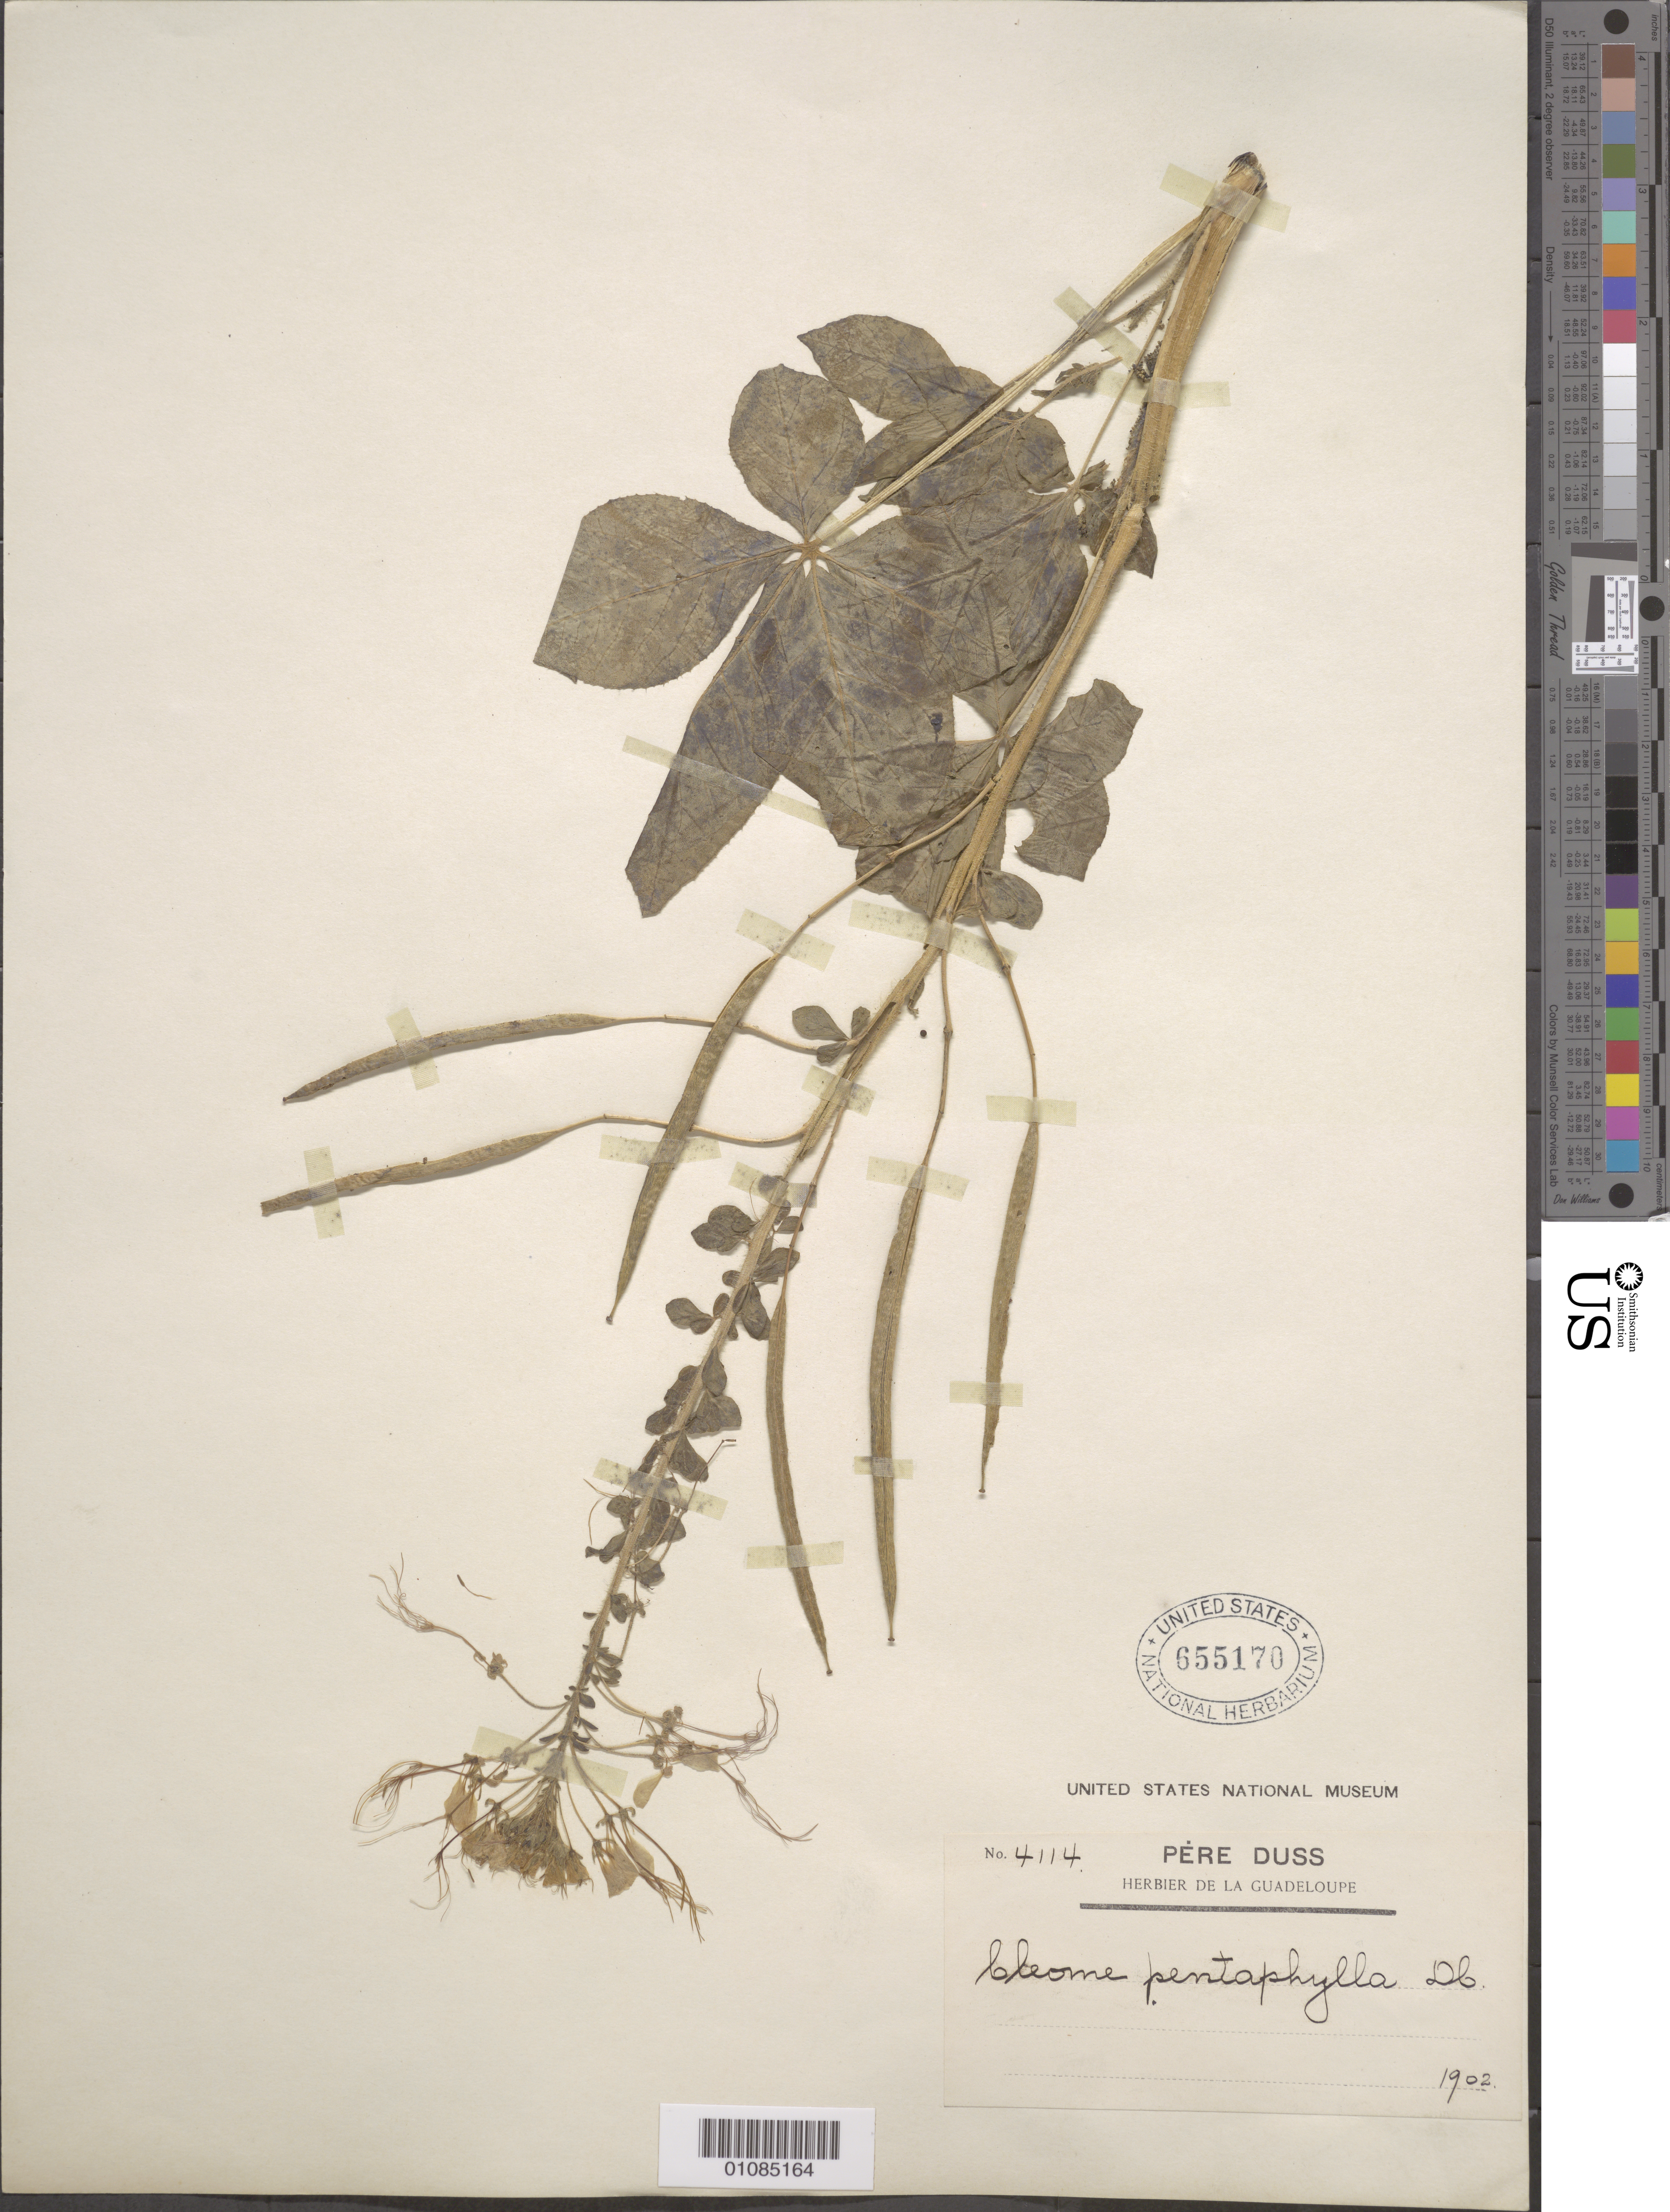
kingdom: Plantae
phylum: Tracheophyta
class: Magnoliopsida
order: Brassicales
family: Cleomaceae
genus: Gynandropsis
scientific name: Gynandropsis gynandra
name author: (L.) Briq.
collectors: Père Duss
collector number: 4114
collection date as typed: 1902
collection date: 1902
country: Guadeloupe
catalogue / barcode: US 655170